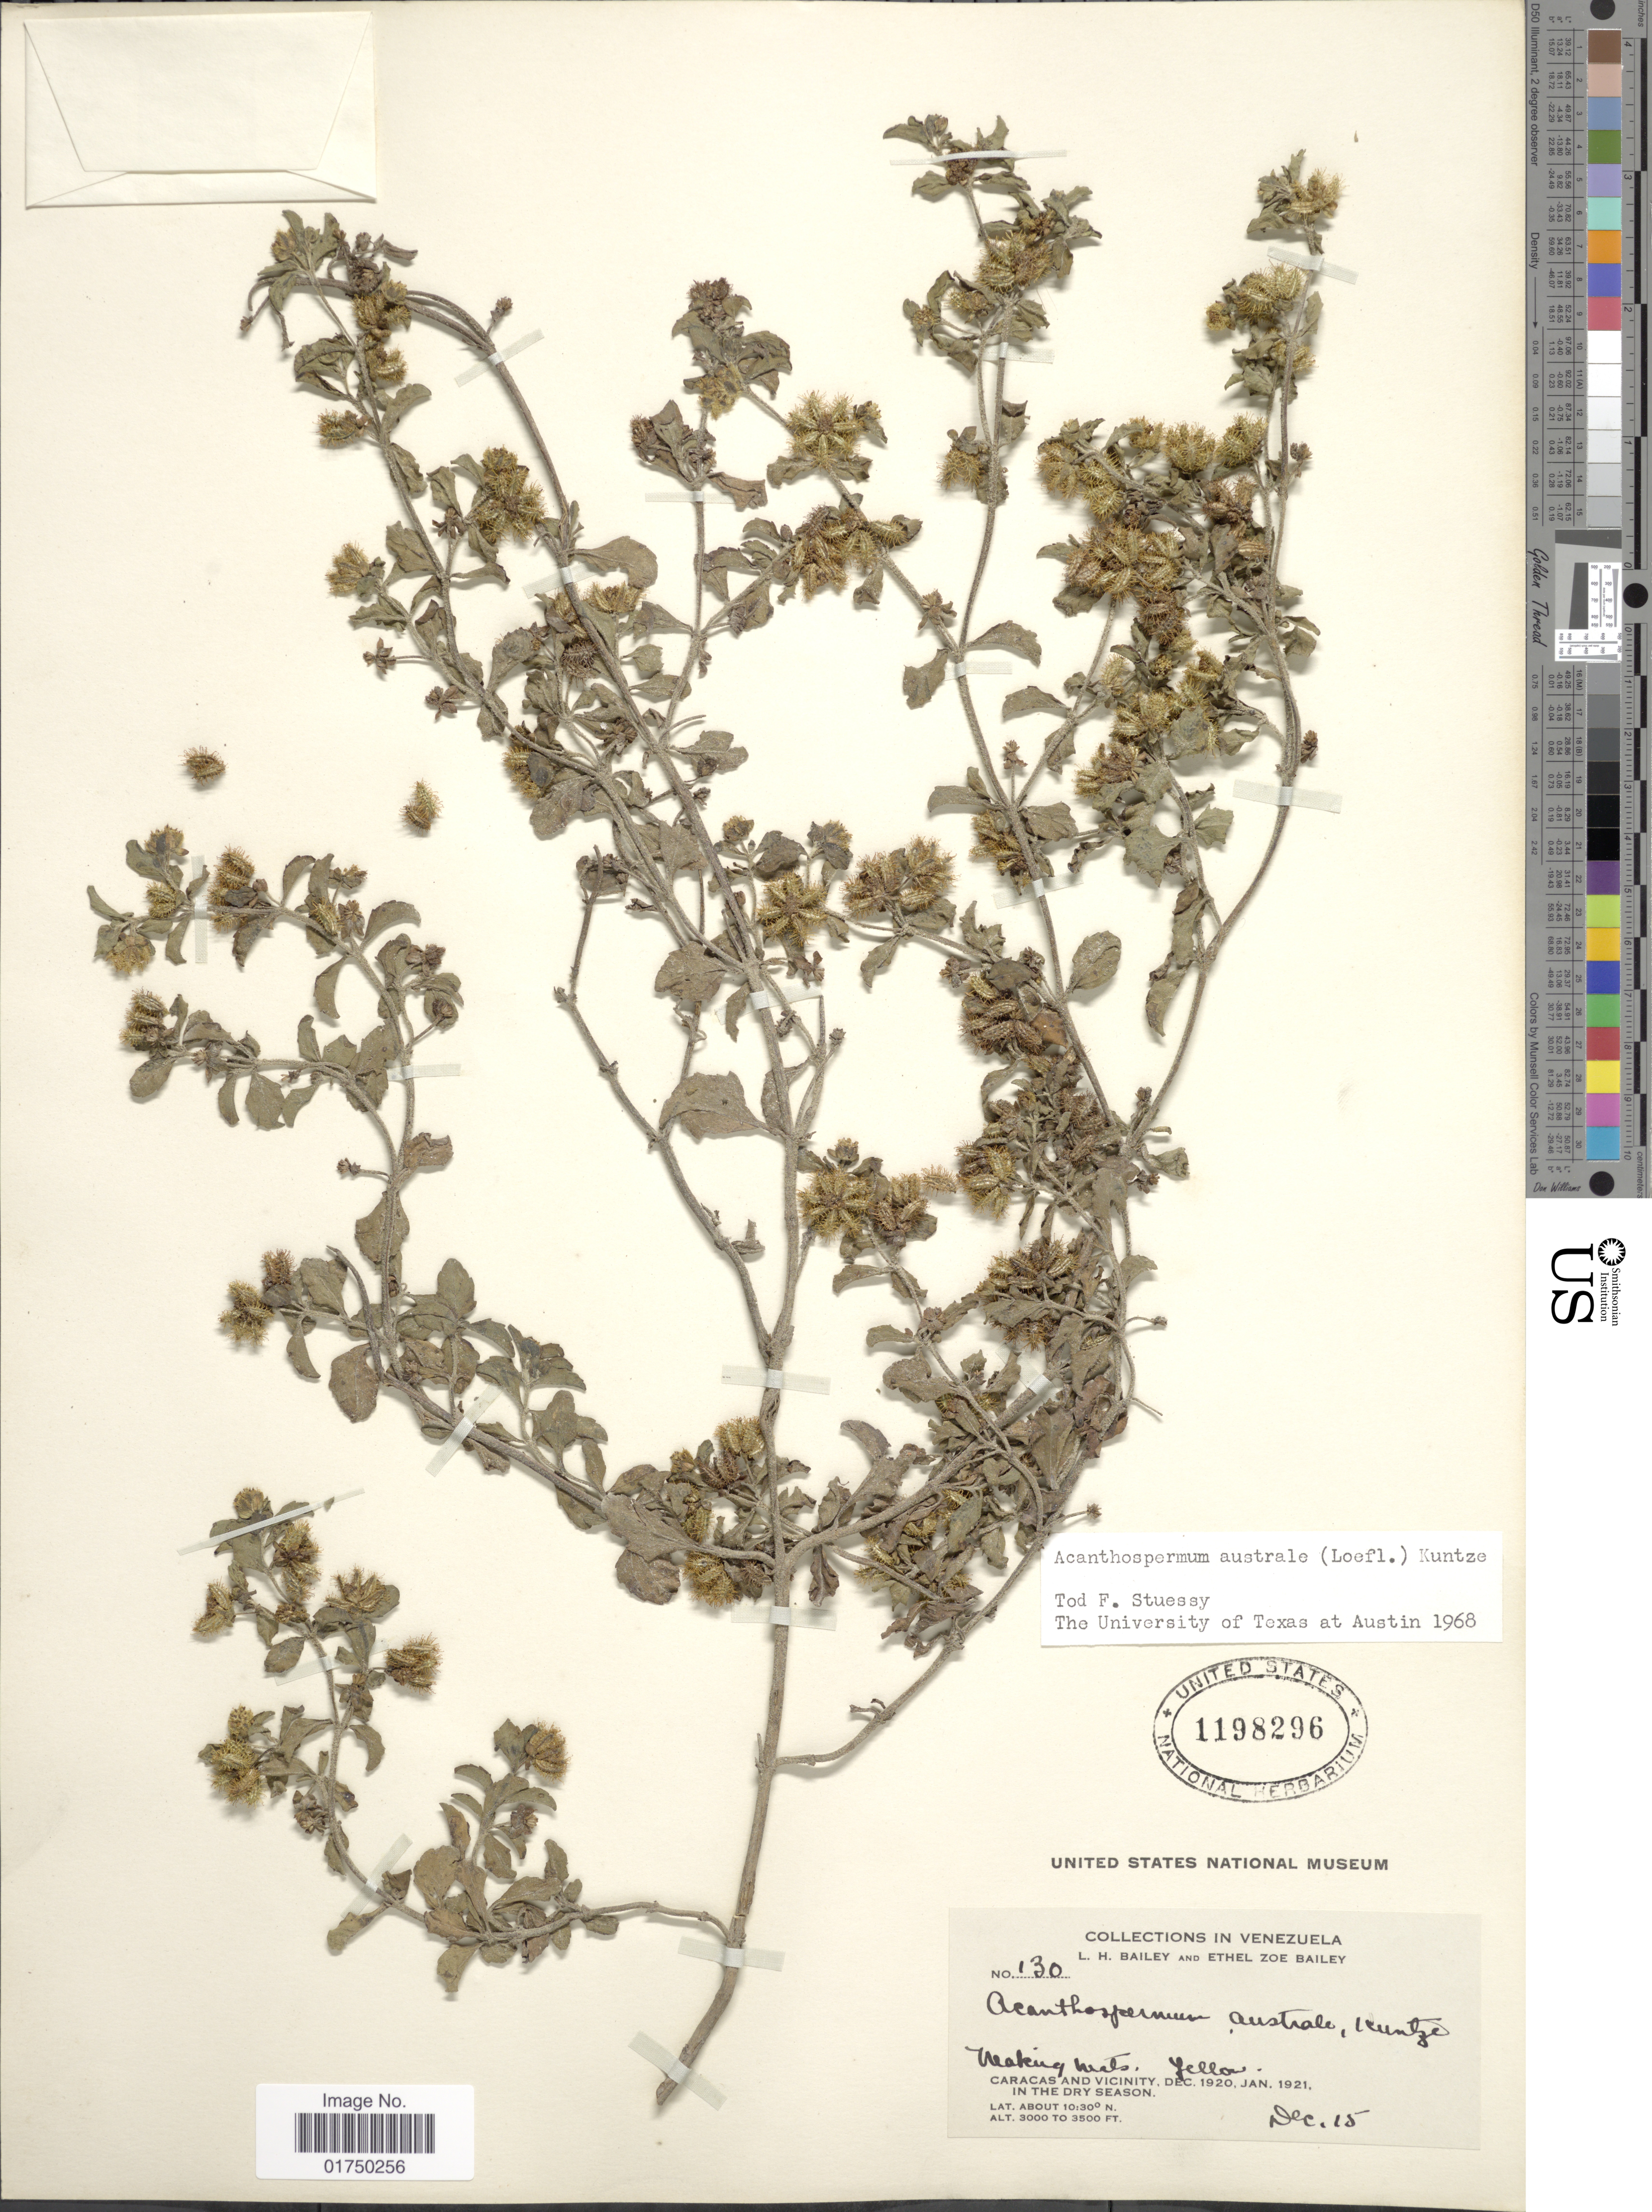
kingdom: Plantae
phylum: Tracheophyta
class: Magnoliopsida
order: Asterales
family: Asteraceae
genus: Acanthospermum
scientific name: Acanthospermum australe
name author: (Loefl.) Kuntze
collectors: L. H. Bailey & E. Z. Bailey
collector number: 130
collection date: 1920-12-15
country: Venezuela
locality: Caracas and vicinity in the dry season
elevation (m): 914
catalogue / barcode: US 1198296